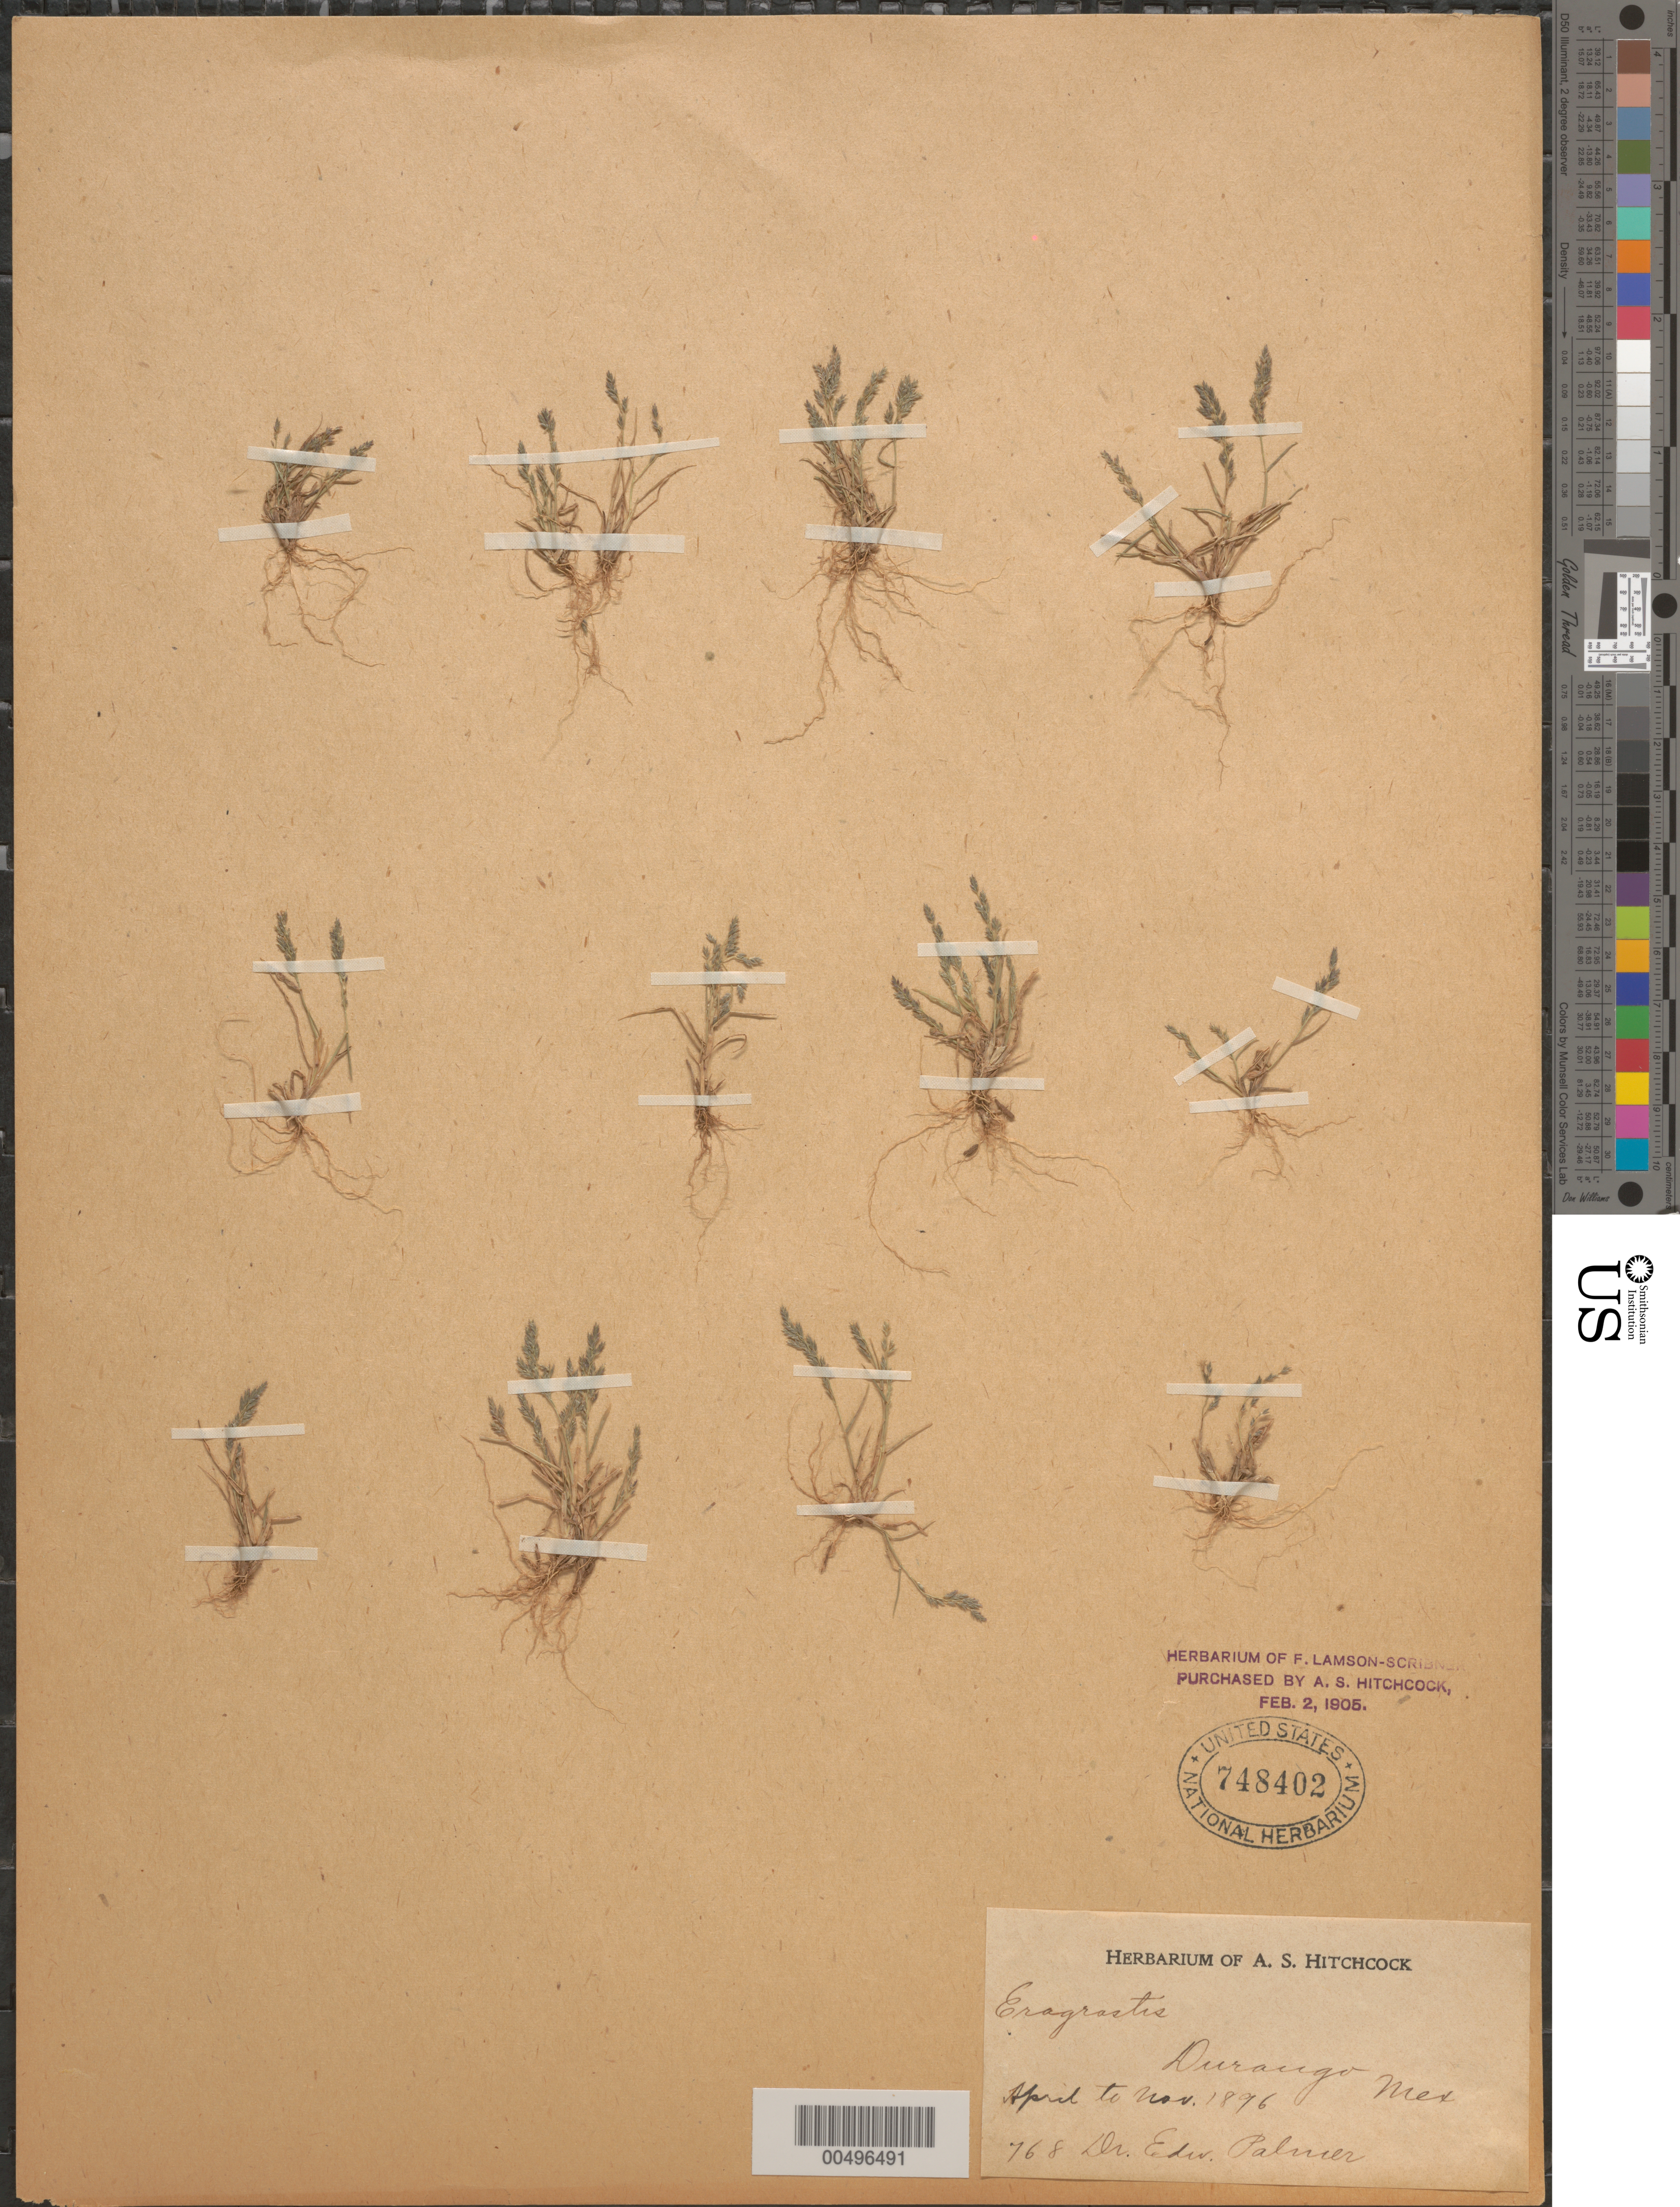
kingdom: Plantae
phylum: Tracheophyta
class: Liliopsida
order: Poales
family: Poaceae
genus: Eragrostis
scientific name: Eragrostis pectinacea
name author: (Michx.) Nees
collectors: E. Palmer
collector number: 768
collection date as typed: Apr 1896 to Nov 1896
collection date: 1896-04/1896-11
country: Mexico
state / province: Durango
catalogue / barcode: US 748402